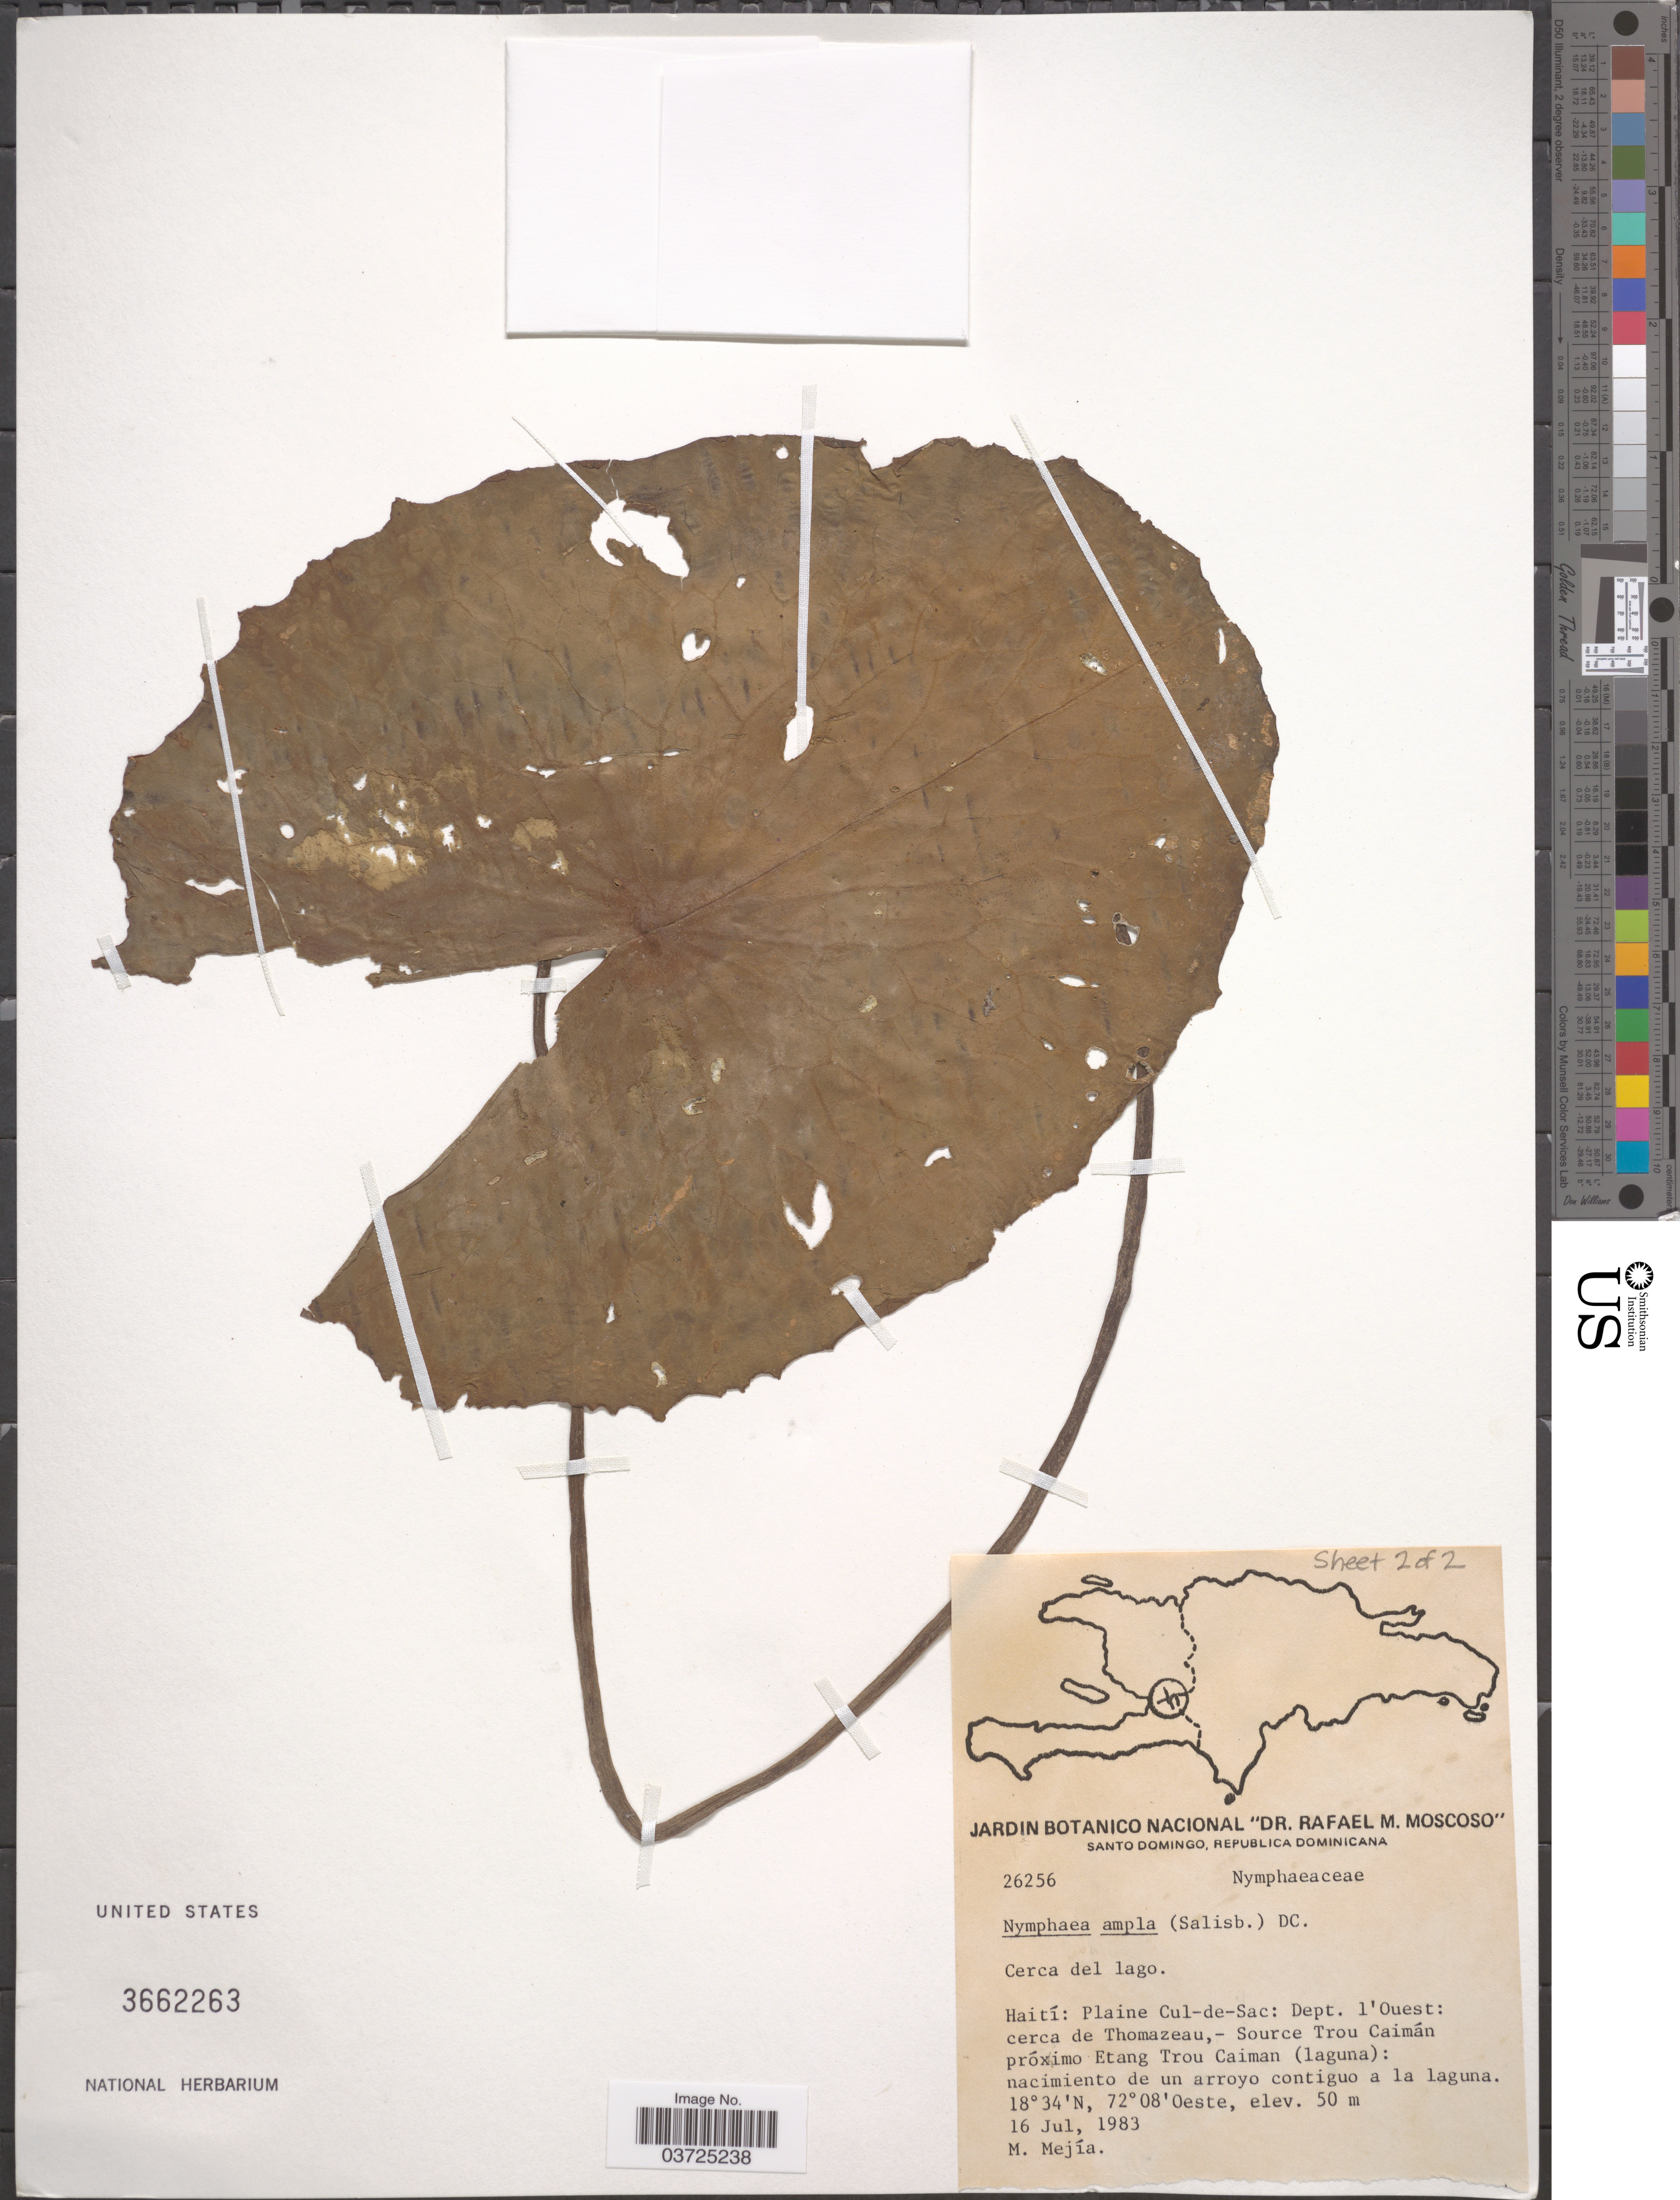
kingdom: Plantae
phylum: Tracheophyta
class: Magnoliopsida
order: Nymphaeales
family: Nymphaeaceae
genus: Nymphaea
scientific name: Nymphaea ampla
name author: (Salisb.) DC.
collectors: M. Mejia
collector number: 26256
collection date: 1983-07-16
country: Haiti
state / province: Ouest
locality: Plaine Cul-de-Sac: Dept. l'Ouest: cerca de Thomazeau, - Source Trou Caimán próximo Etang Trou Caiman (laguna).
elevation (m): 50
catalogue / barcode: US 3662263